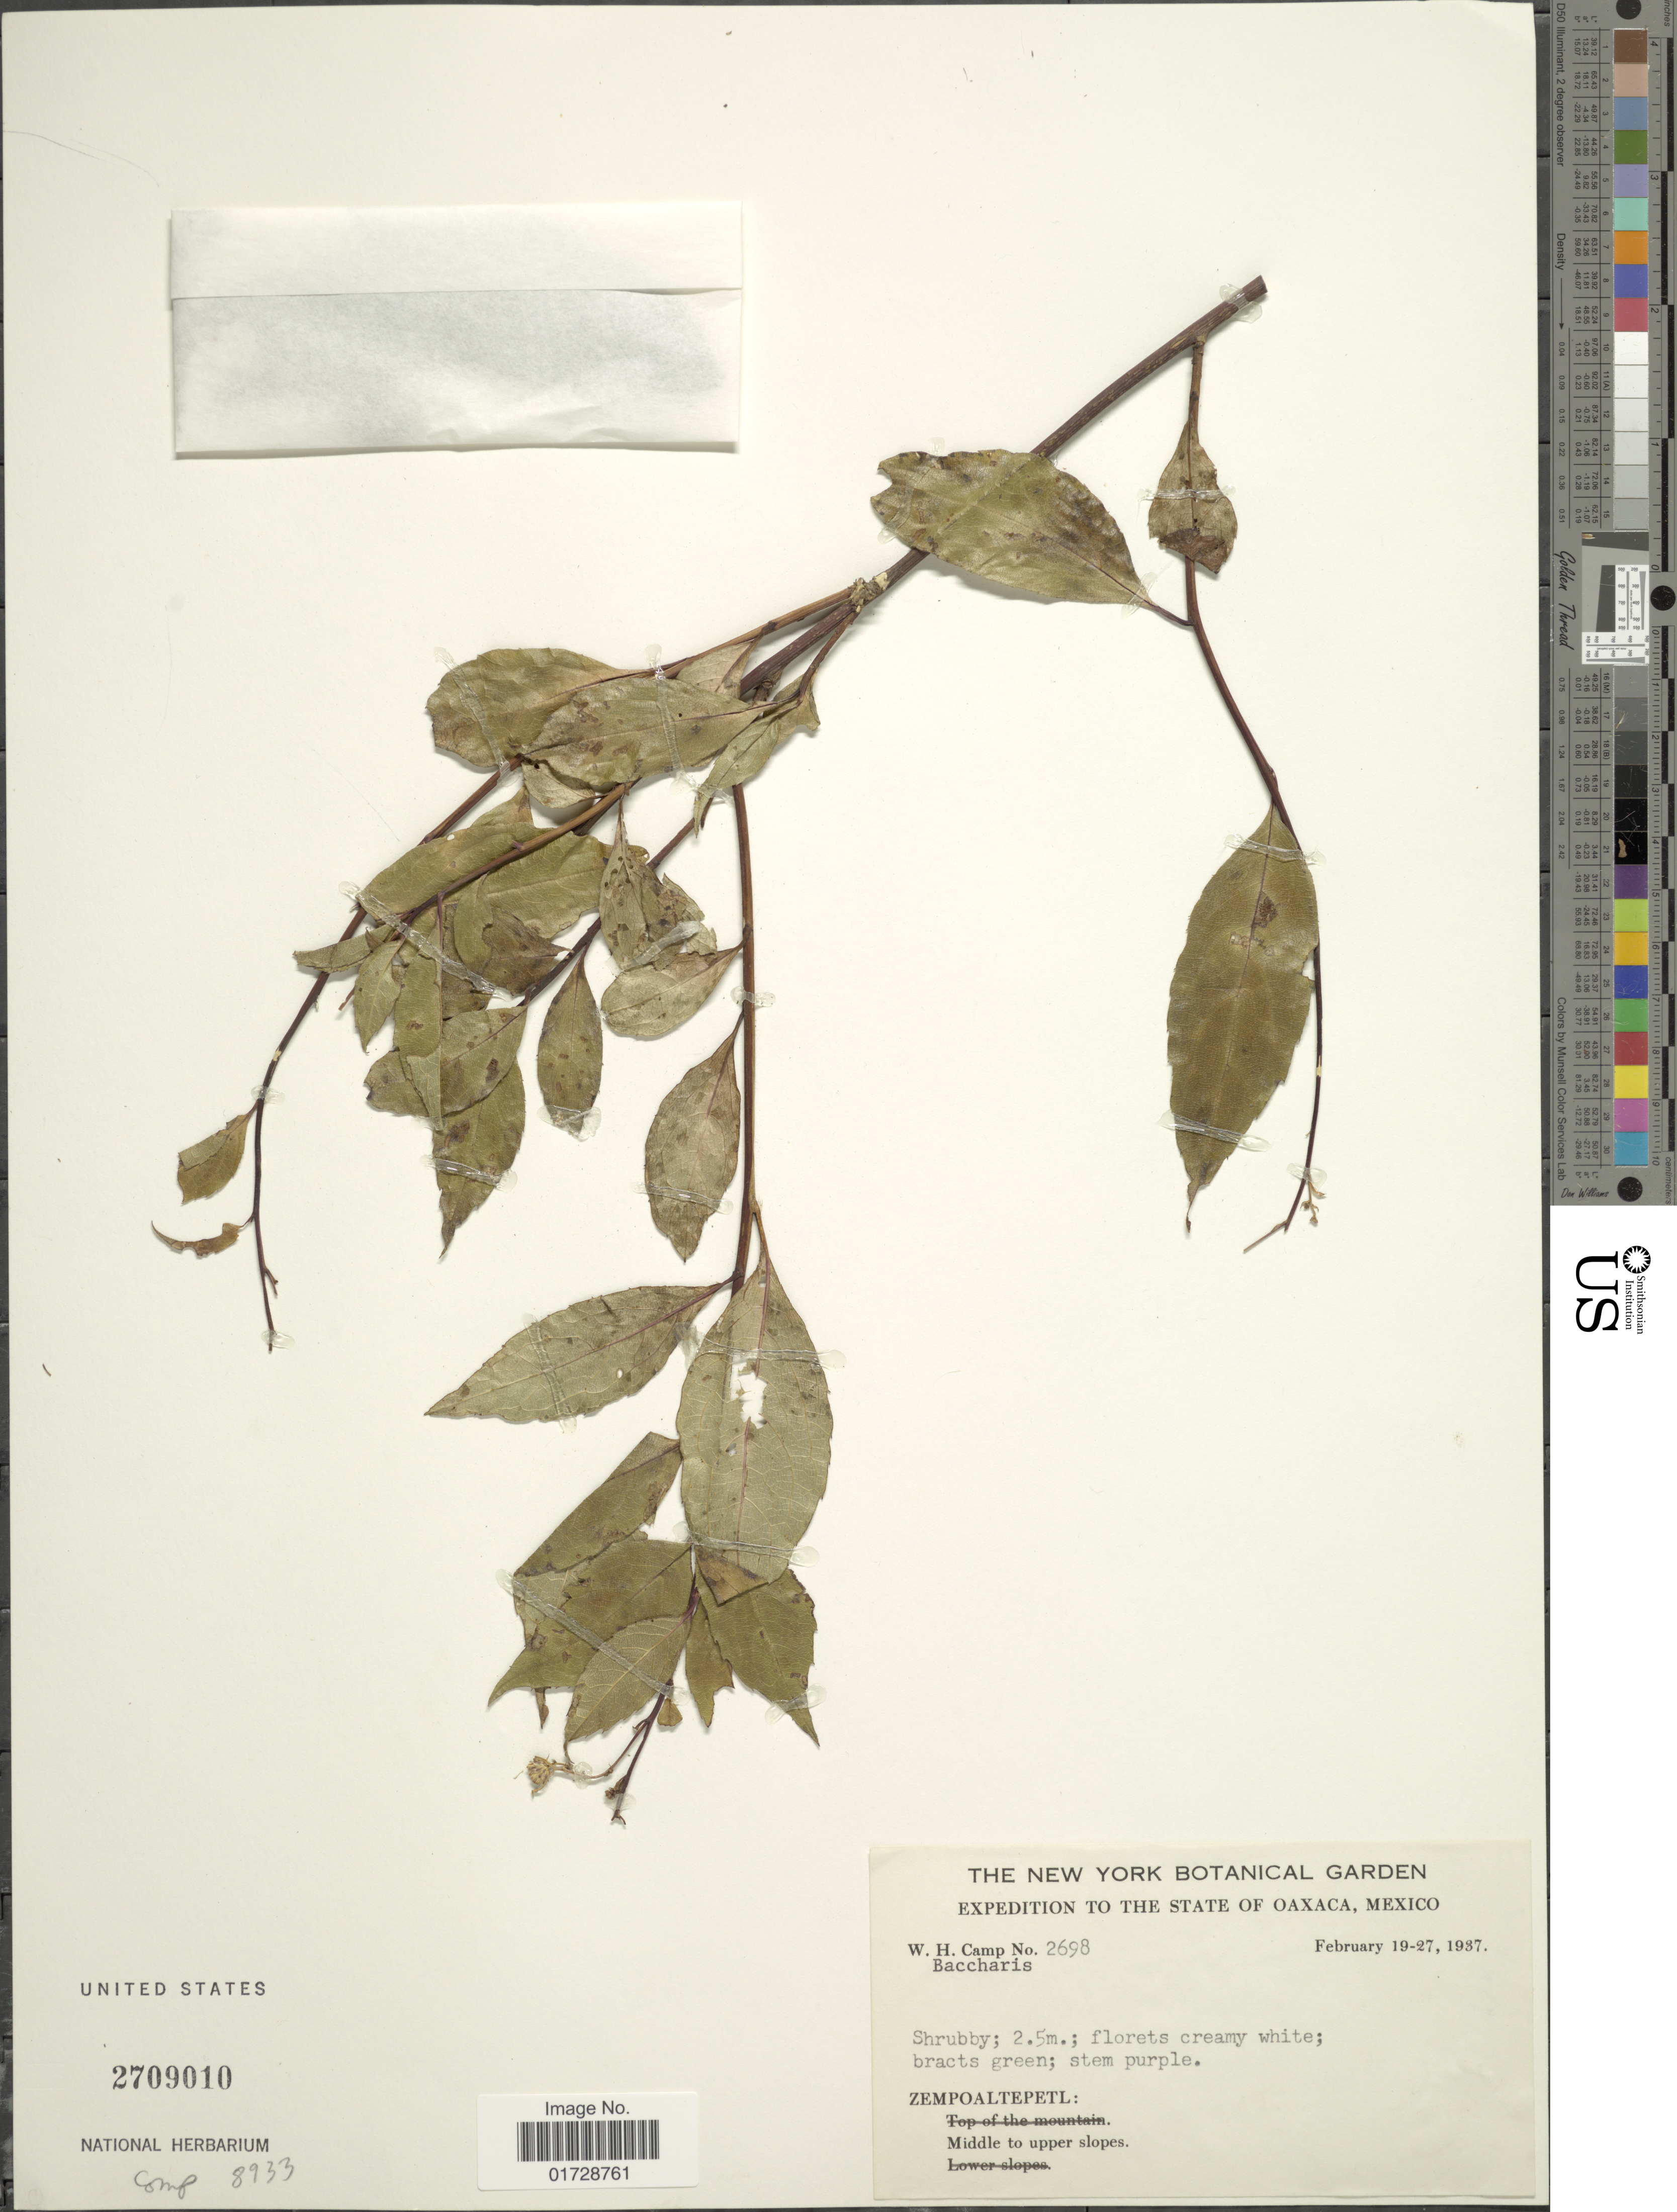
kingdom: Plantae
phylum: Tracheophyta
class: Magnoliopsida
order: Asterales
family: Asteraceae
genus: Archibaccharis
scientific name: Archibaccharis sp.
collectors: W. H. Camp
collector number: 2698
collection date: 1937-02-19/1937-02-27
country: Mexico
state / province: Oaxaca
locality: Zempoaltepetl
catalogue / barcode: US 2709010